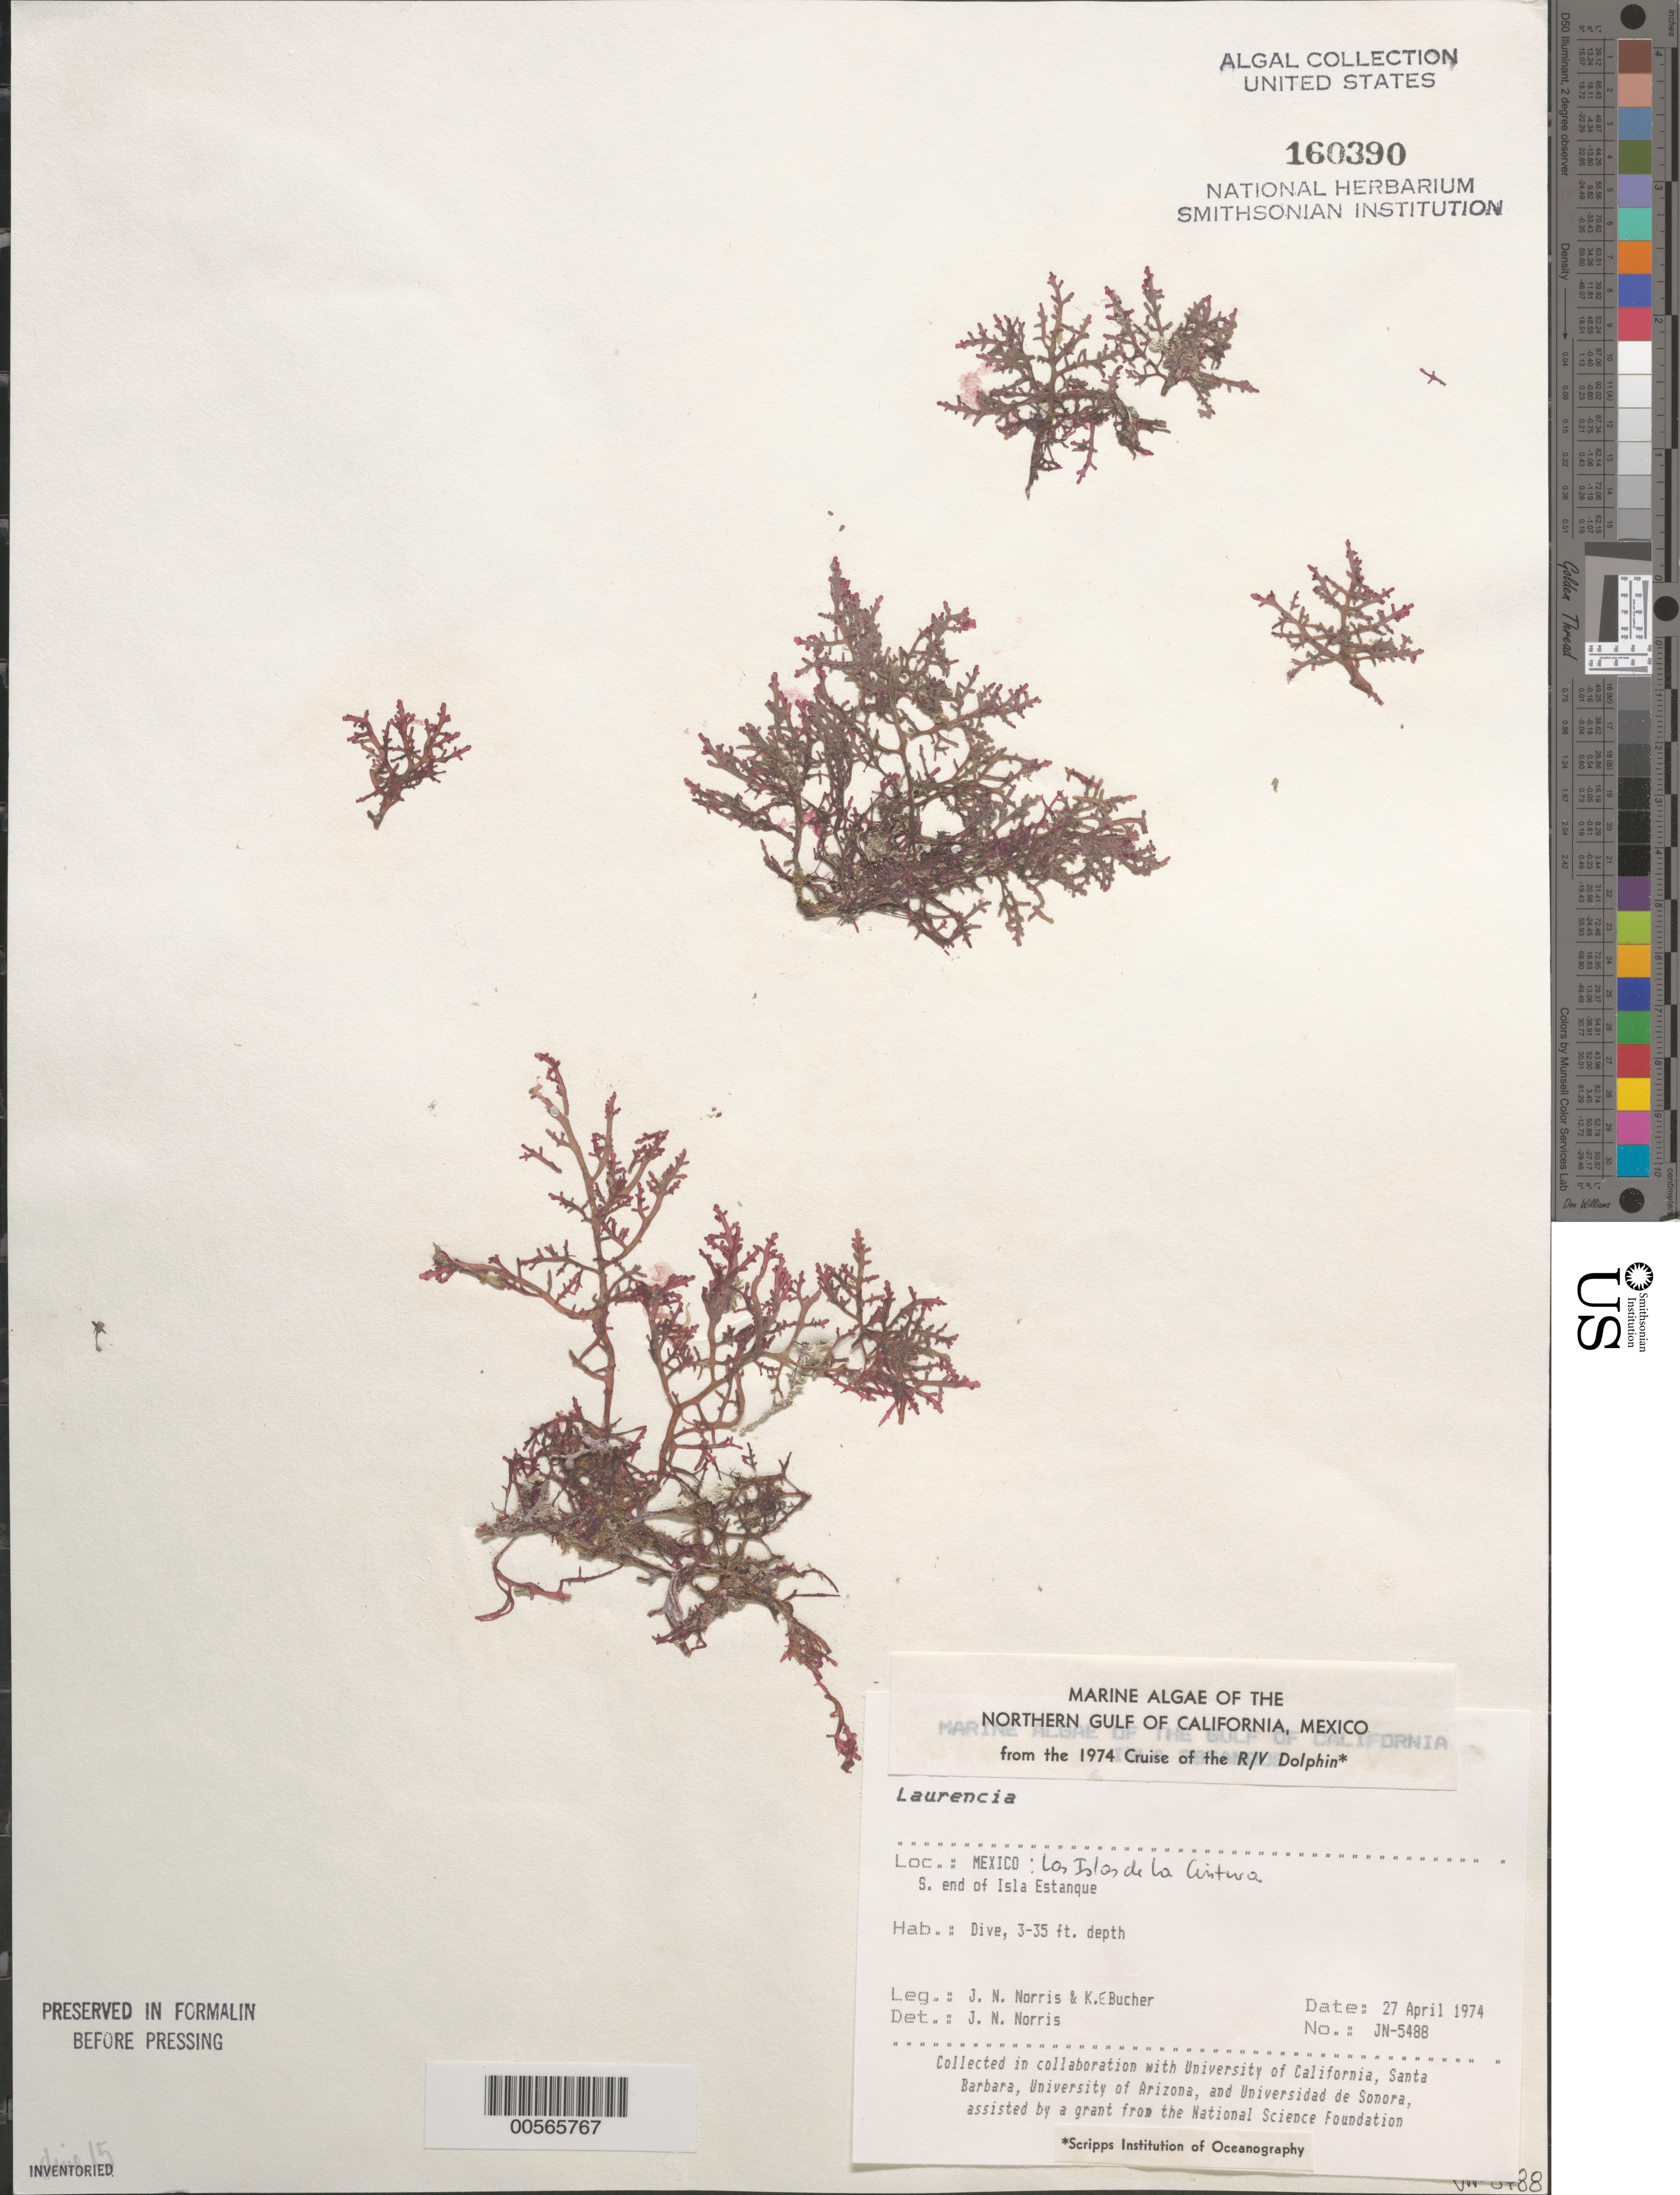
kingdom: Plantae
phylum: Rhodophyta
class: Florideophyceae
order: Ceramiales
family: Rhodomelaceae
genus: Laurencia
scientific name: Laurencia sp.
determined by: Norris, James N.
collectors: J. N. Norris & K. E. Bucher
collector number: JN-5488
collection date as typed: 27 Apr 1974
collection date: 1974-04-27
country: Mexico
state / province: Baja California Norte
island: Isla Estanque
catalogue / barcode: US 160390